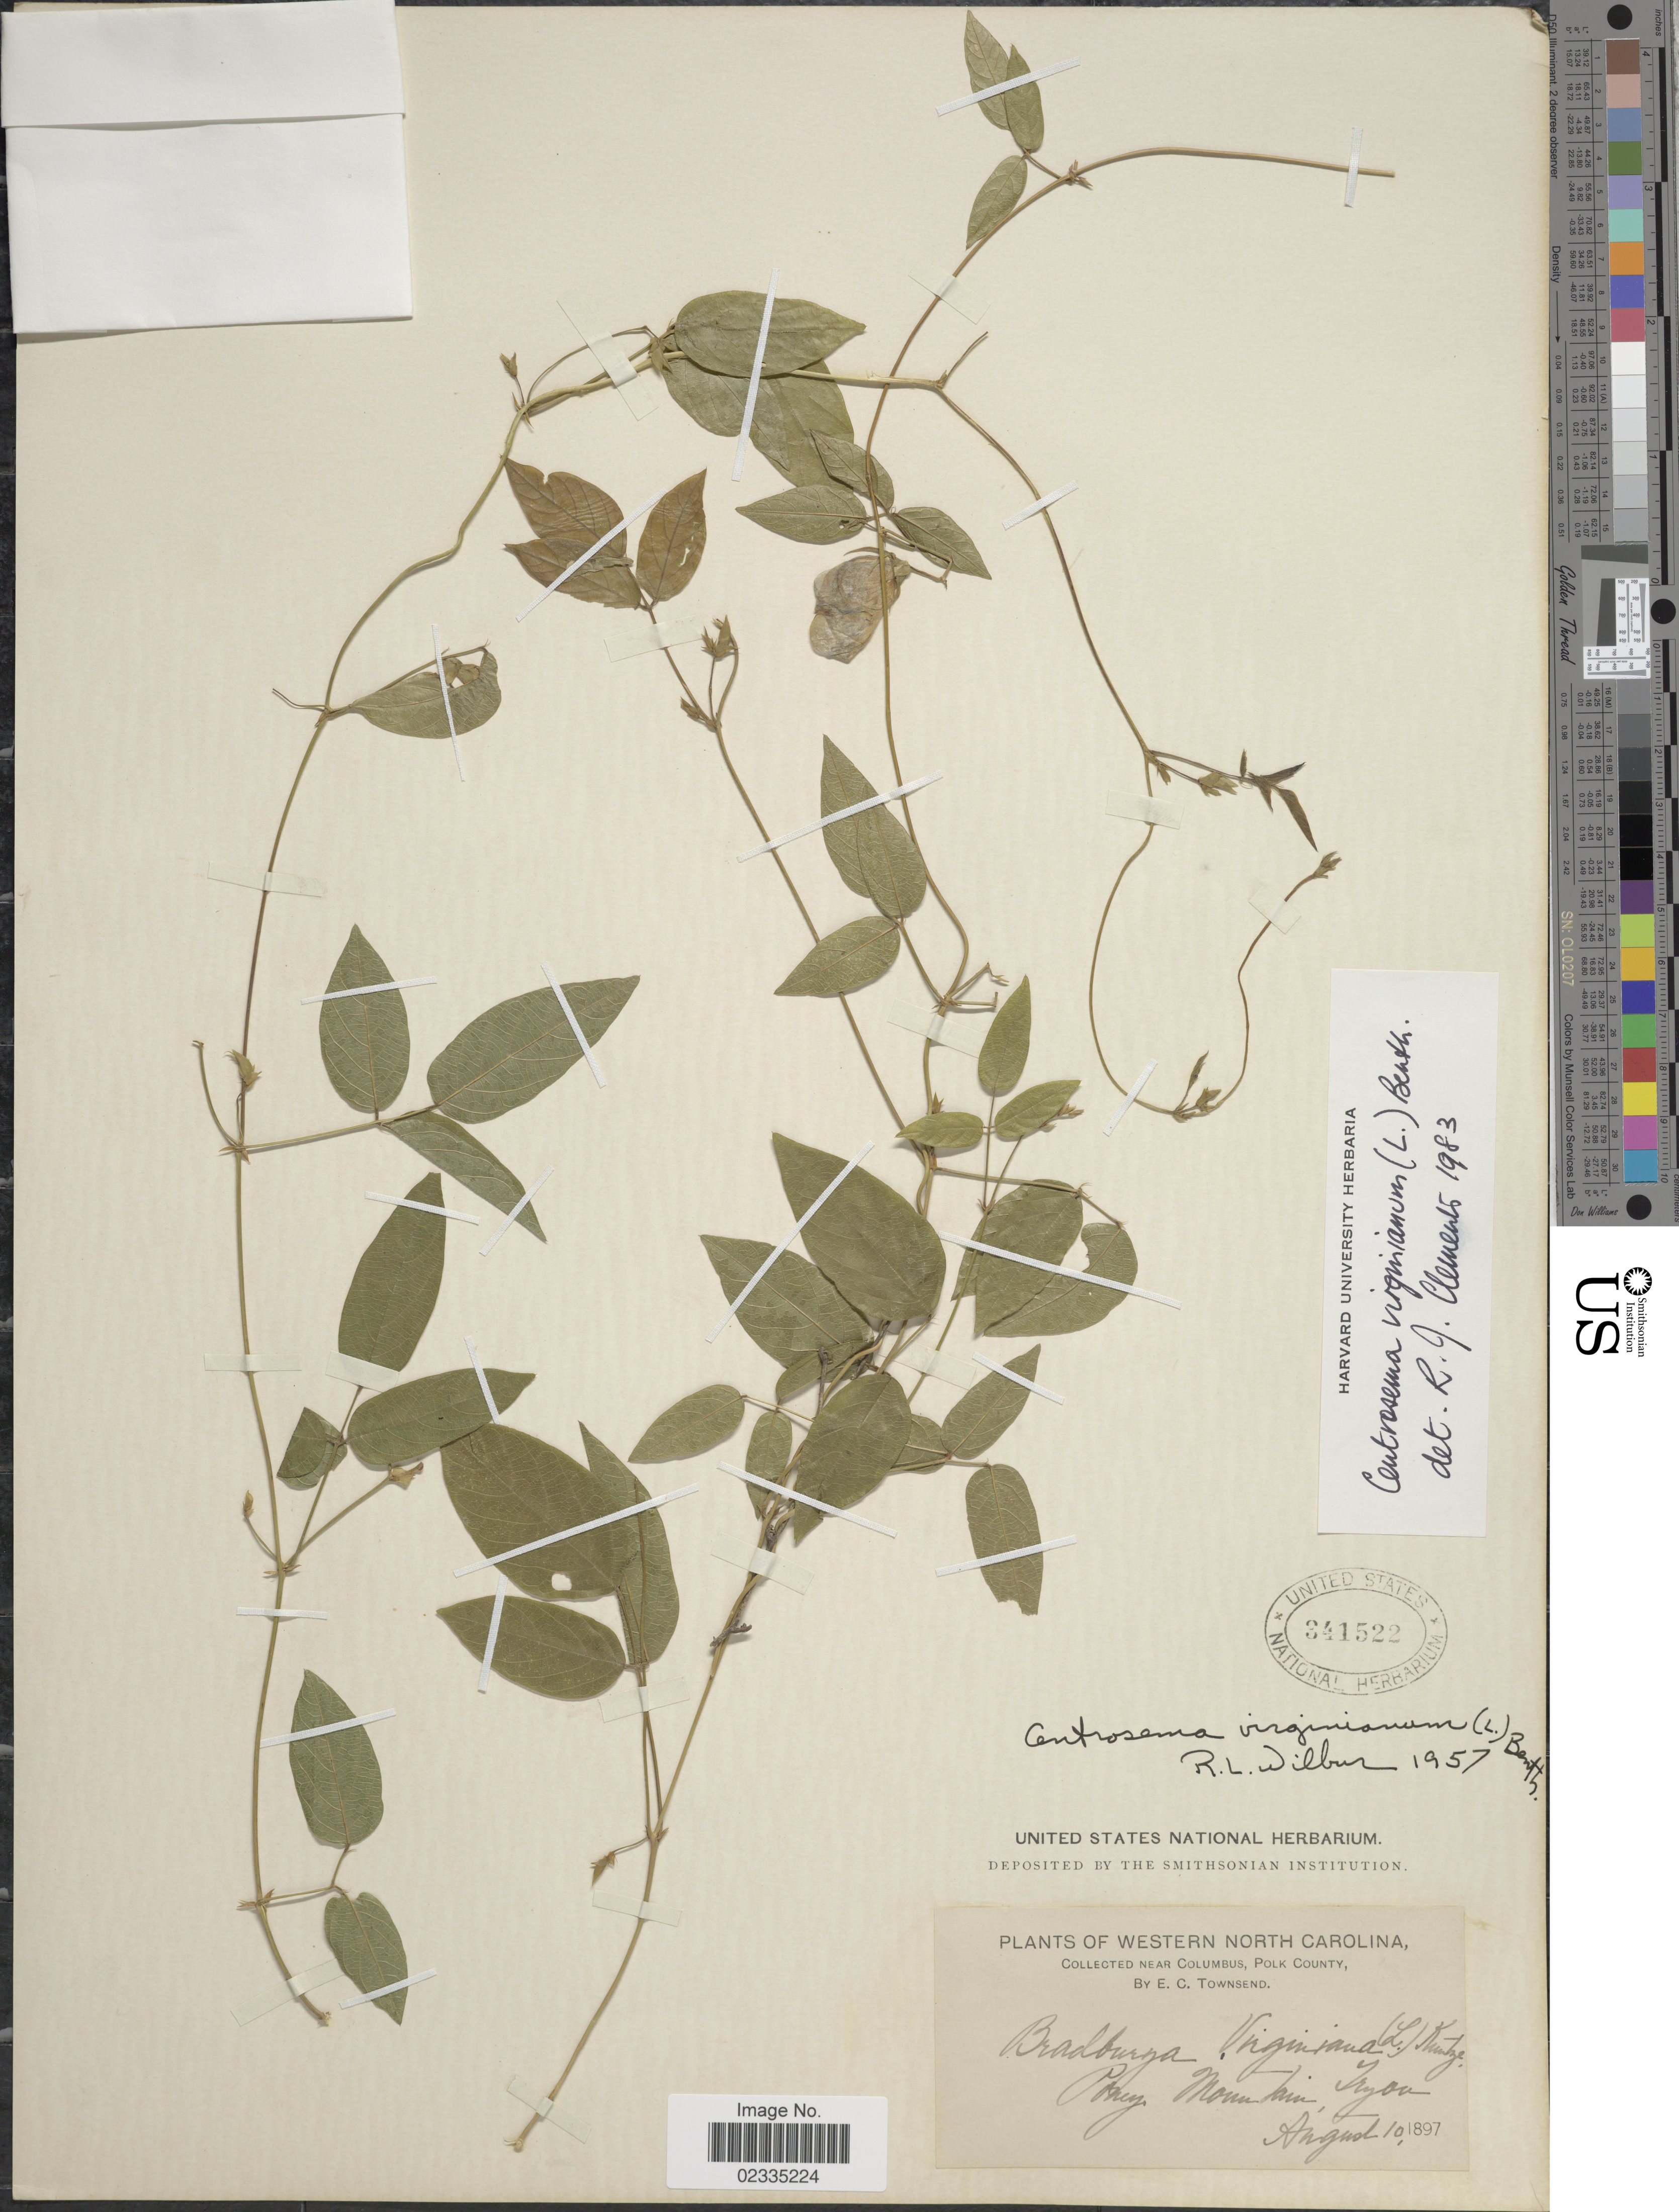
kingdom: Plantae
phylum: Tracheophyta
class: Magnoliopsida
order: Fabales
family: Fabaceae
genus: Centrosema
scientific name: Centrosema virginianum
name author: (L.) Benth.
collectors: E. C. Townsend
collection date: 1897-08-10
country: United States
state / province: North Carolina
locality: Western North Carolina, near Columbus, Polk County, Piney Mountain, Tryon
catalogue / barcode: US 341522